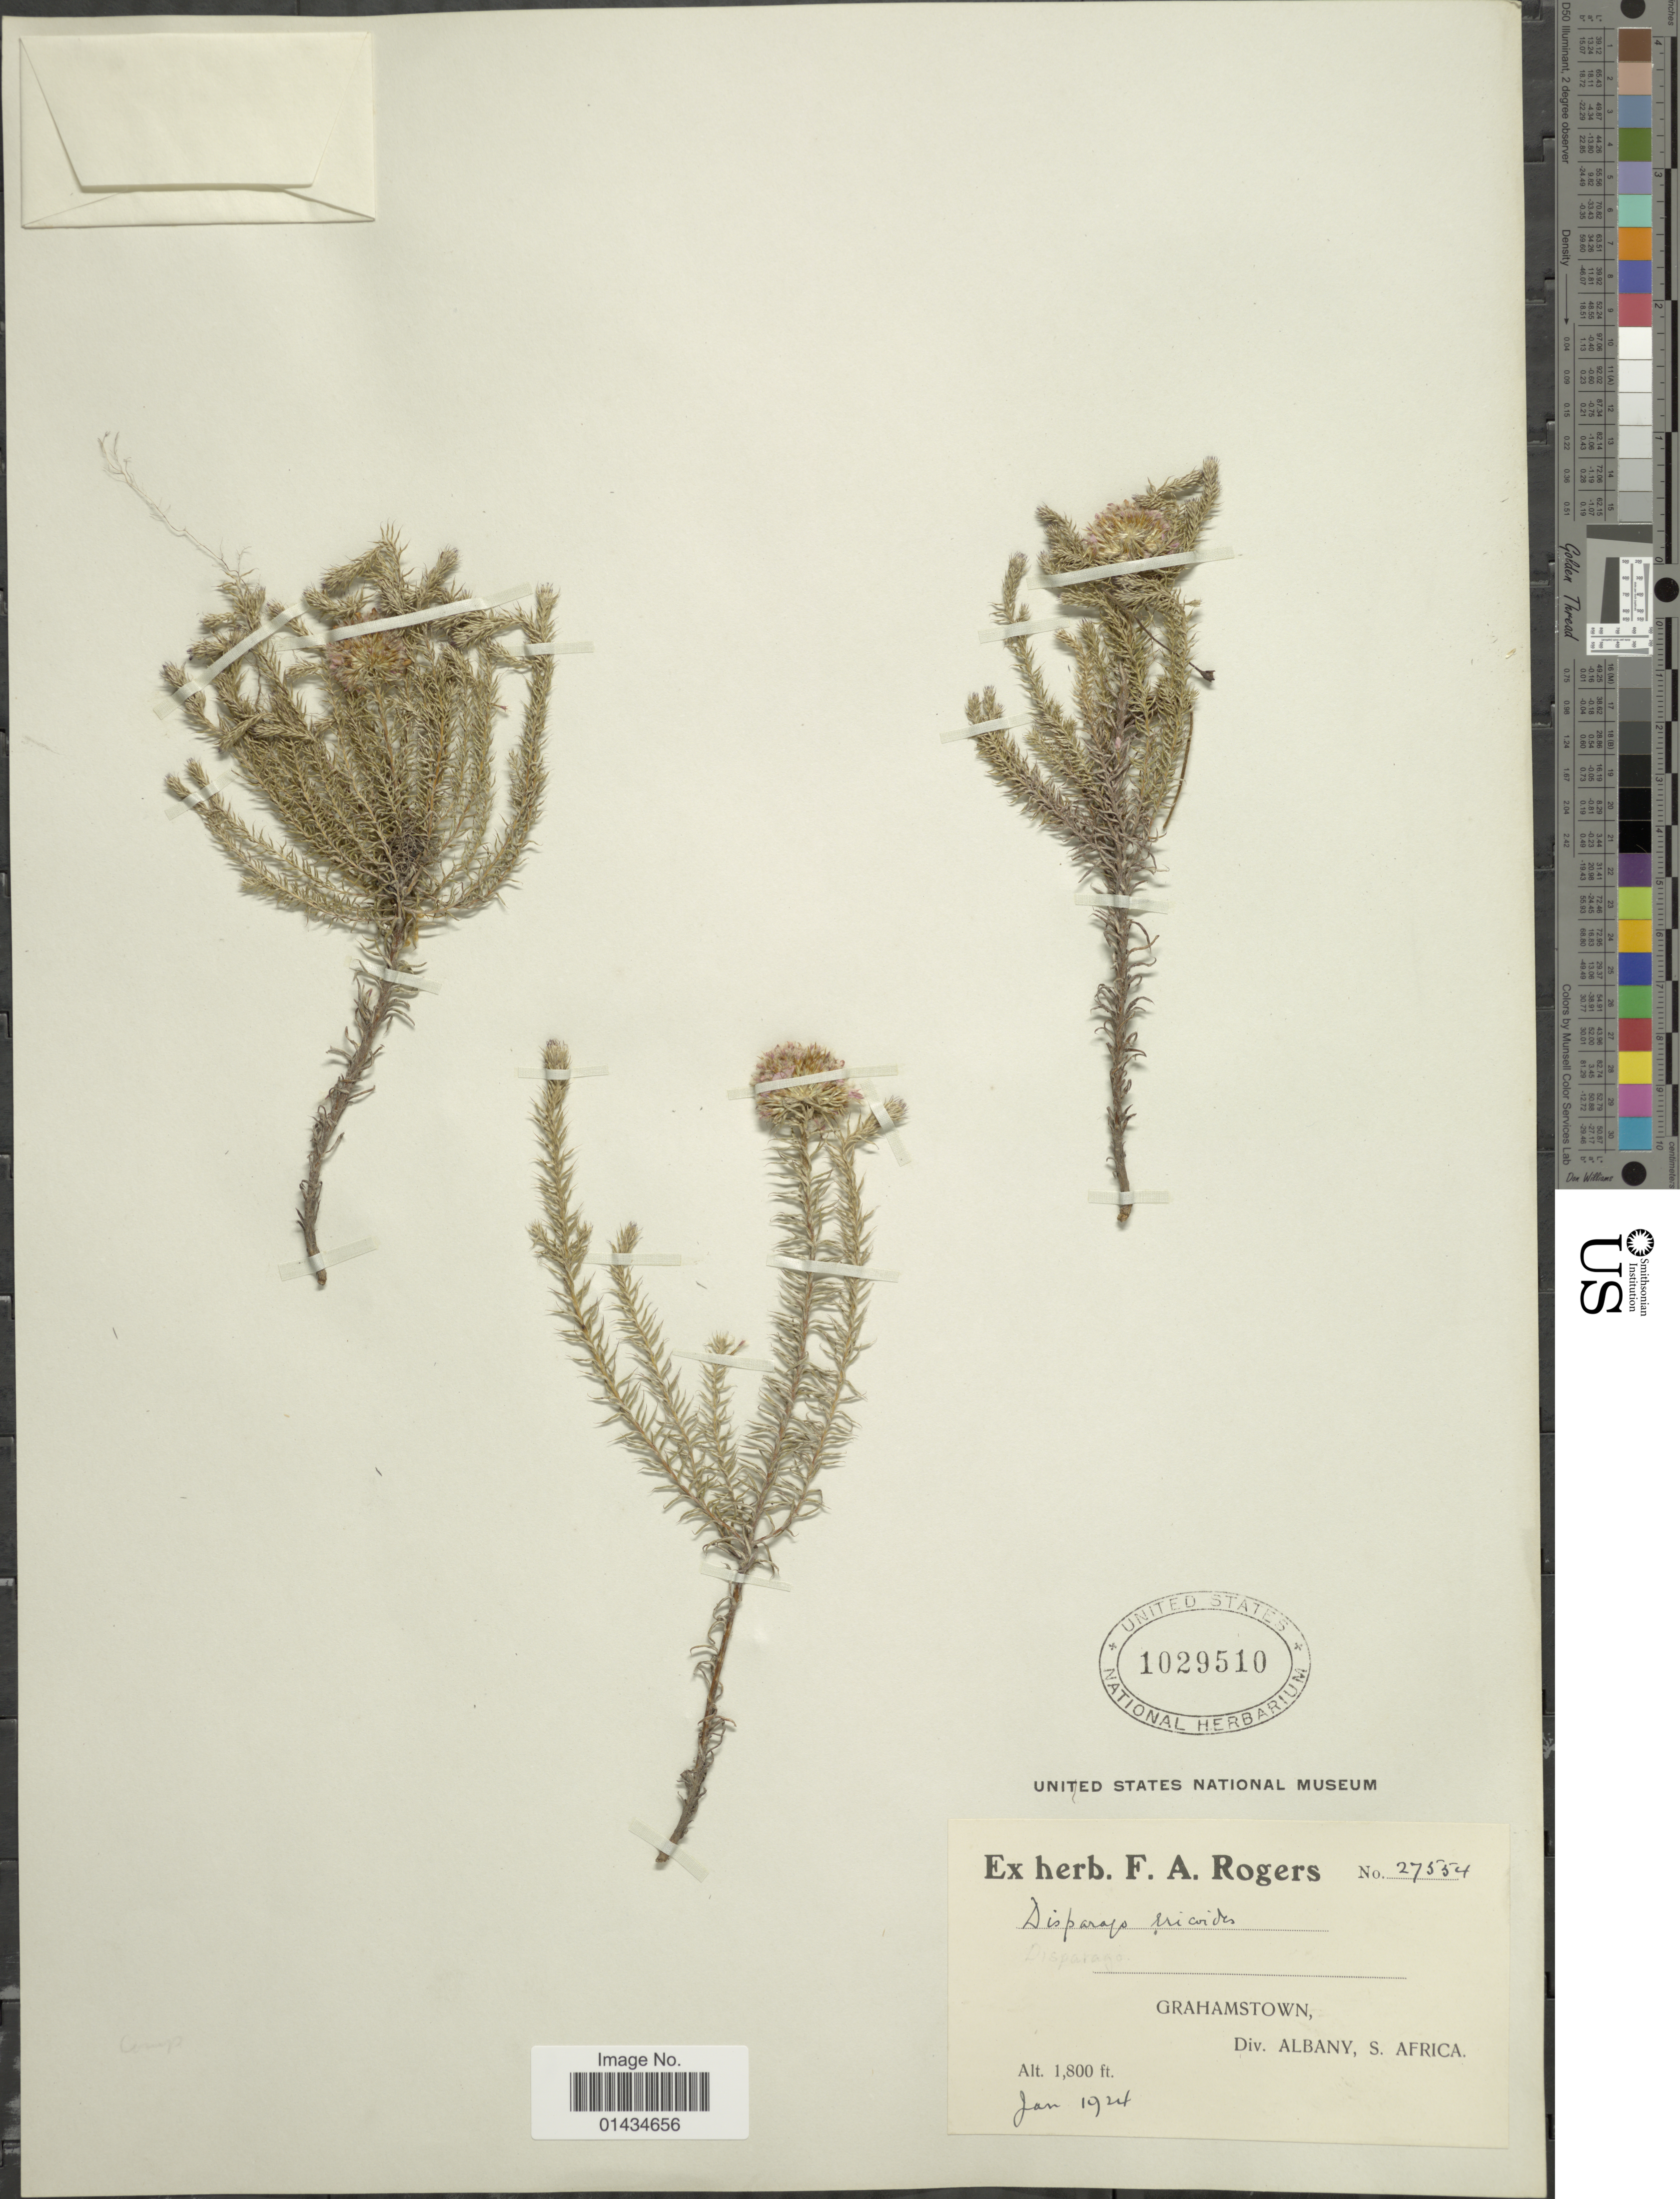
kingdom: Plantae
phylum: Tracheophyta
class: Magnoliopsida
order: Asterales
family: Asteraceae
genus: Disparago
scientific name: Disparago tortilis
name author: (DC.) Sch. Bip.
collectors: ex herb. F. A. Rogers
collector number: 27554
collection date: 1924-01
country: South Africa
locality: Grahamstown, Div. Albany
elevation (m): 549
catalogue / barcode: US 1029510